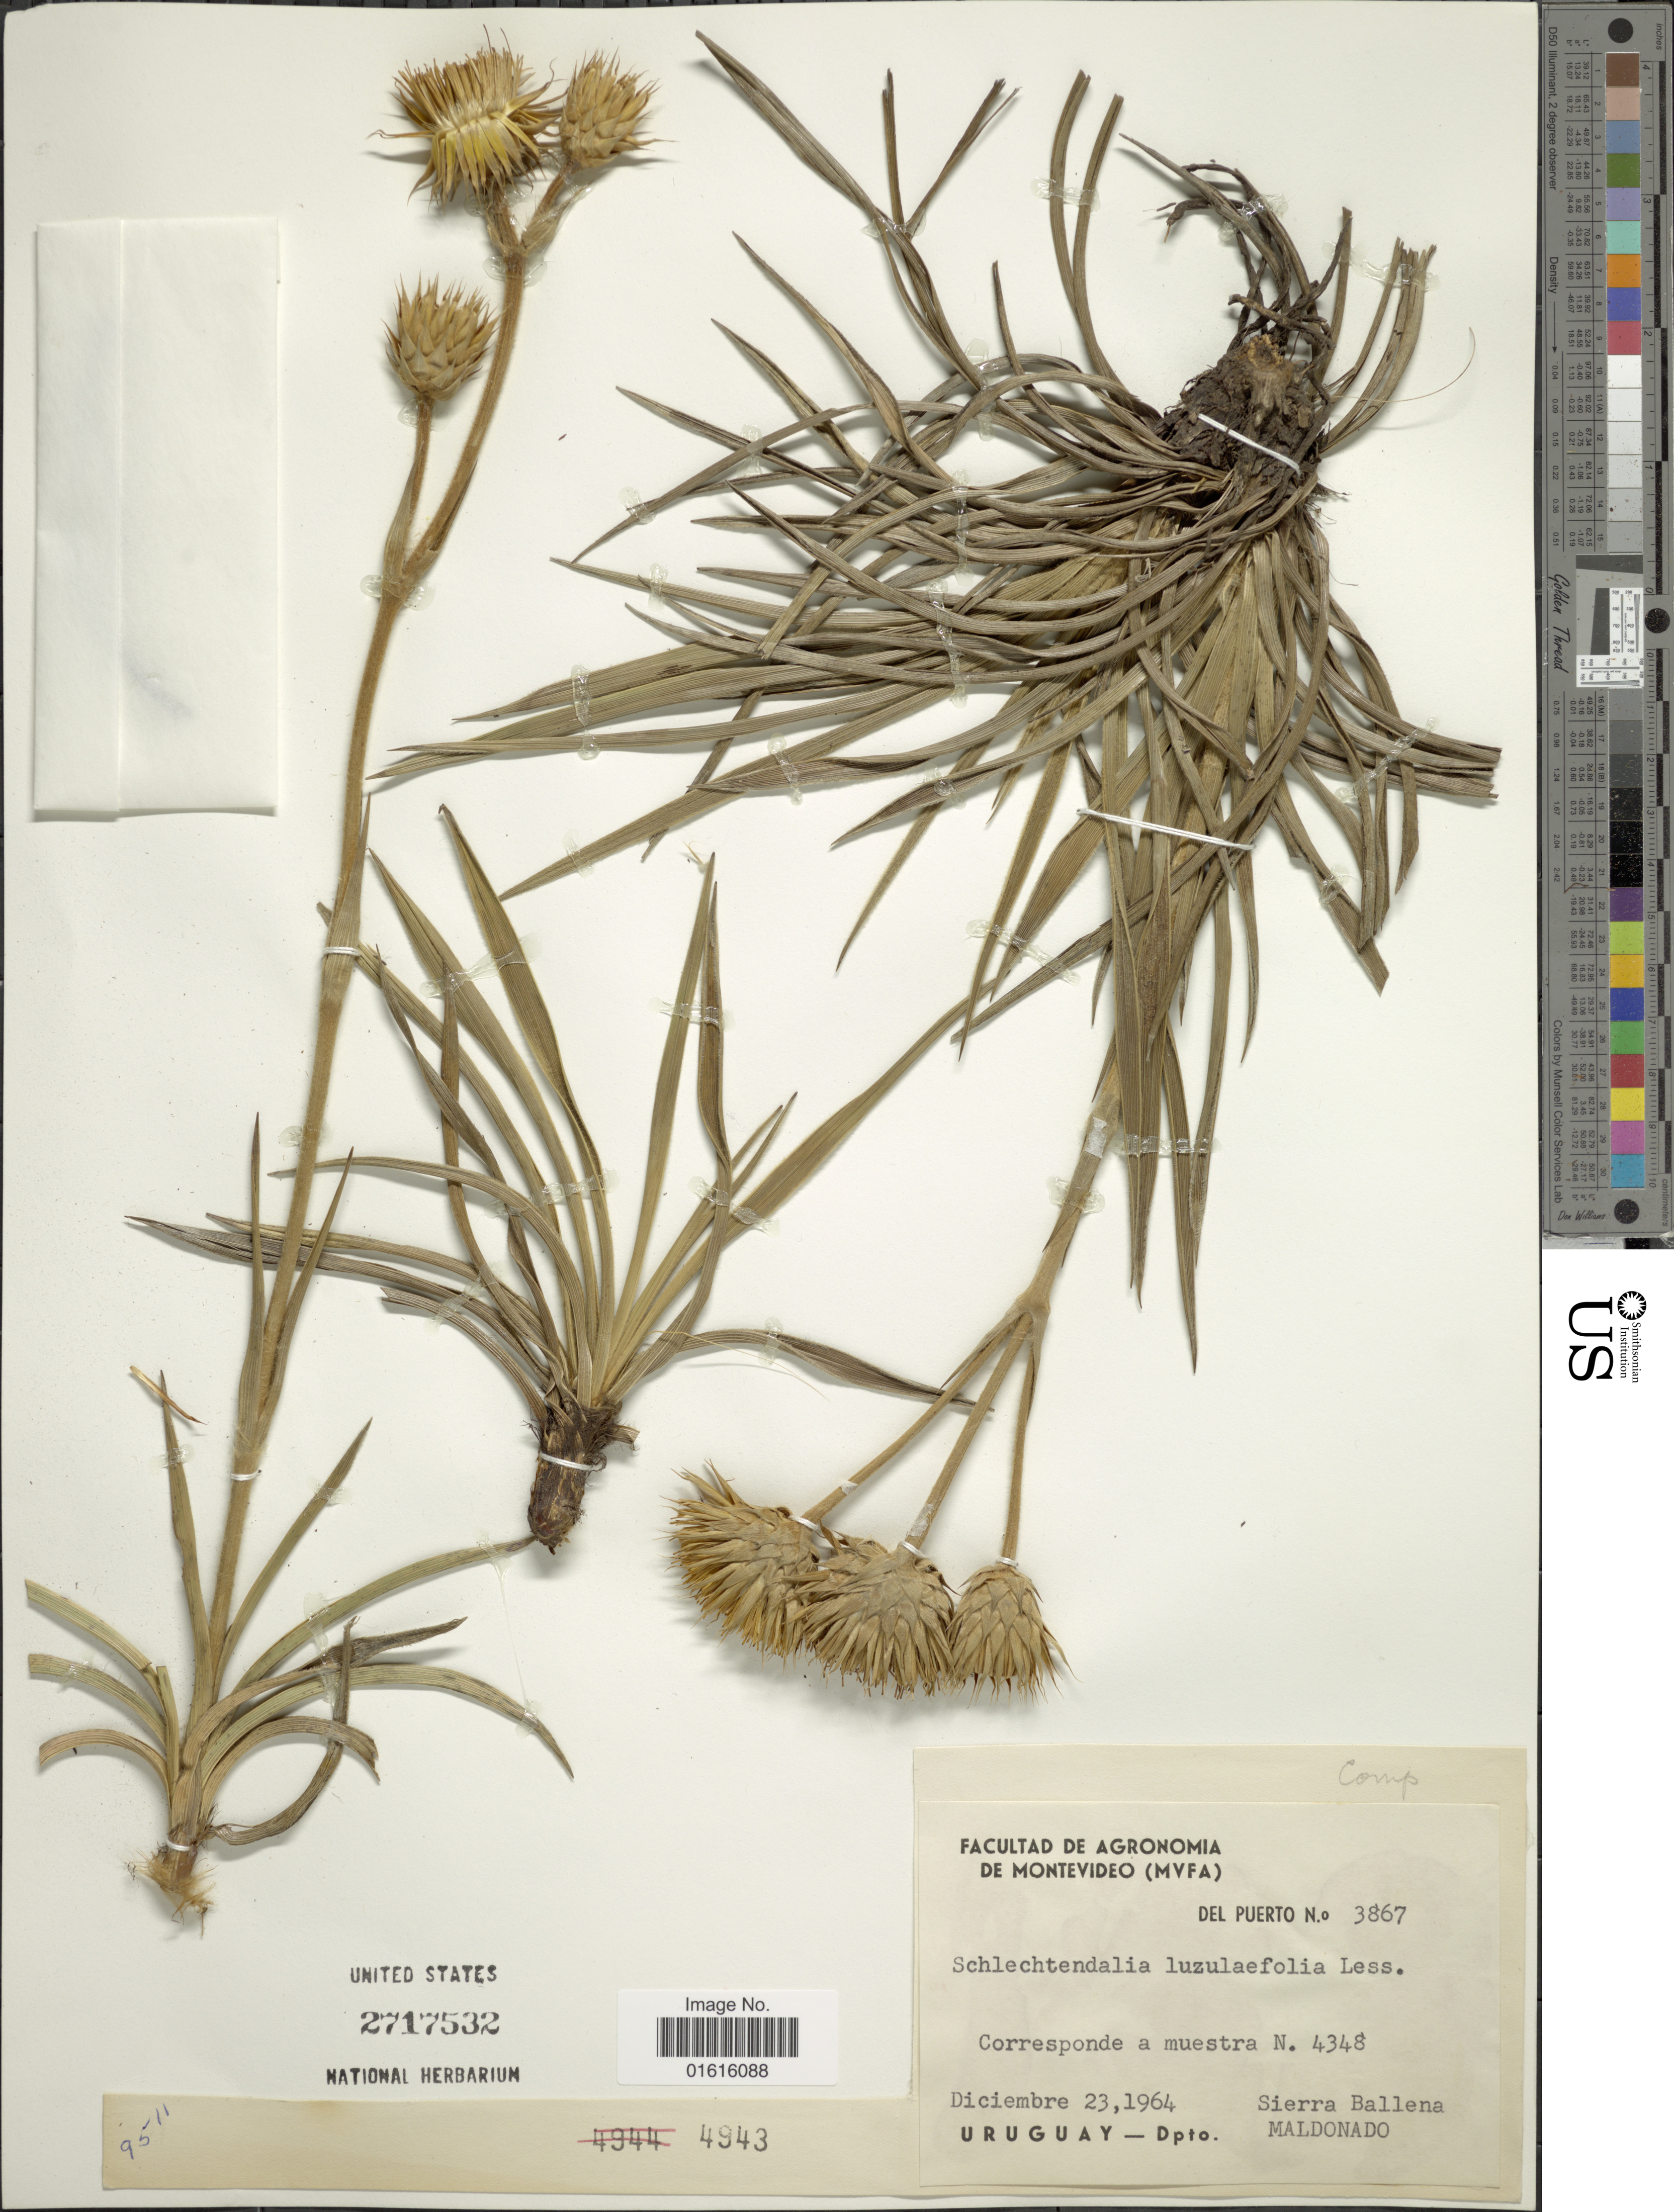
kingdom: Plantae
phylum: Tracheophyta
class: Magnoliopsida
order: Asterales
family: Asteraceae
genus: Schlechtendalia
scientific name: Schlechtendalia luzulaefolia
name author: Less.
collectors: Del Puerto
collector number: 3867/4348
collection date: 1964-12-23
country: Uruguay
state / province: Maldonado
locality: Sierra Ballena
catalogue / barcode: US 2717532